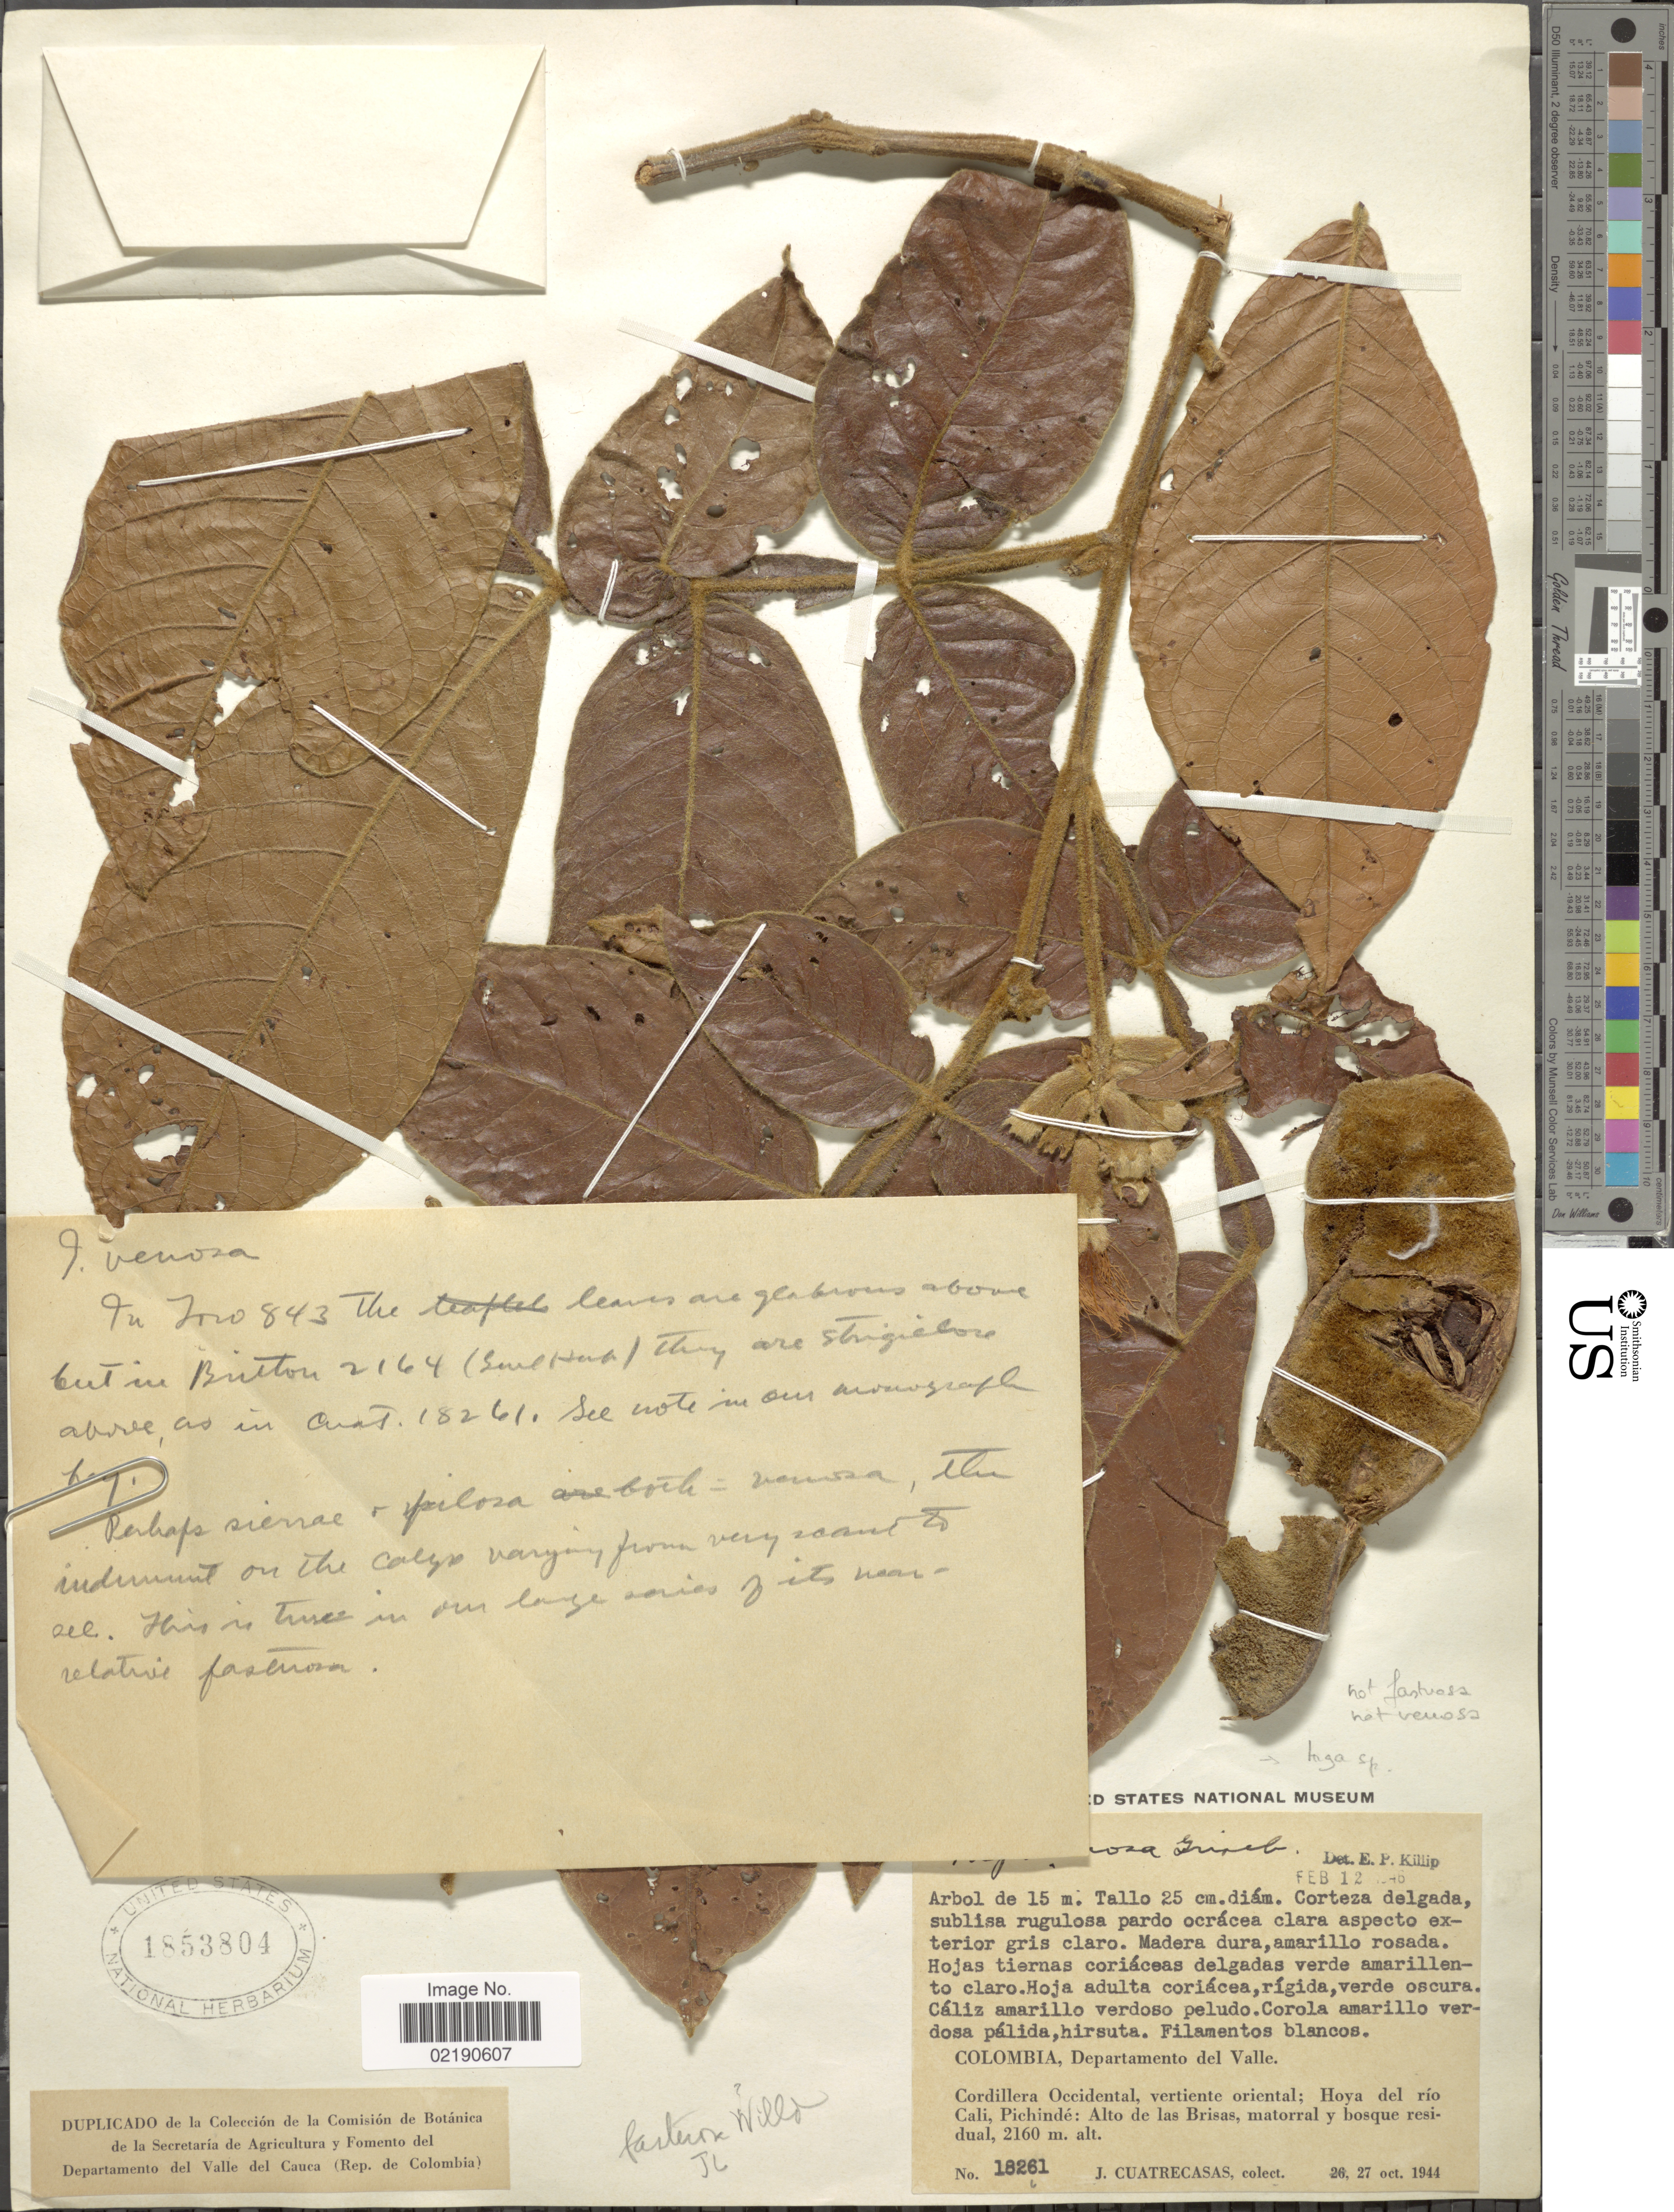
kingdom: Plantae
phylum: Tracheophyta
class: Magnoliopsida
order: Fabales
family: Fabaceae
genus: Inga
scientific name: Inga sp.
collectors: J. Cuatrecasas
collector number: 18261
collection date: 1944-10-26/1944-10-27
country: Colombia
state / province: Valle del Cauca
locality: Departamento del Valle, Cordillera Occidental, vertiente oriental, Hoya del Rio Cali, Pichinde, Alto de las Brisas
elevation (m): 2160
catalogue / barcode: US 1853804